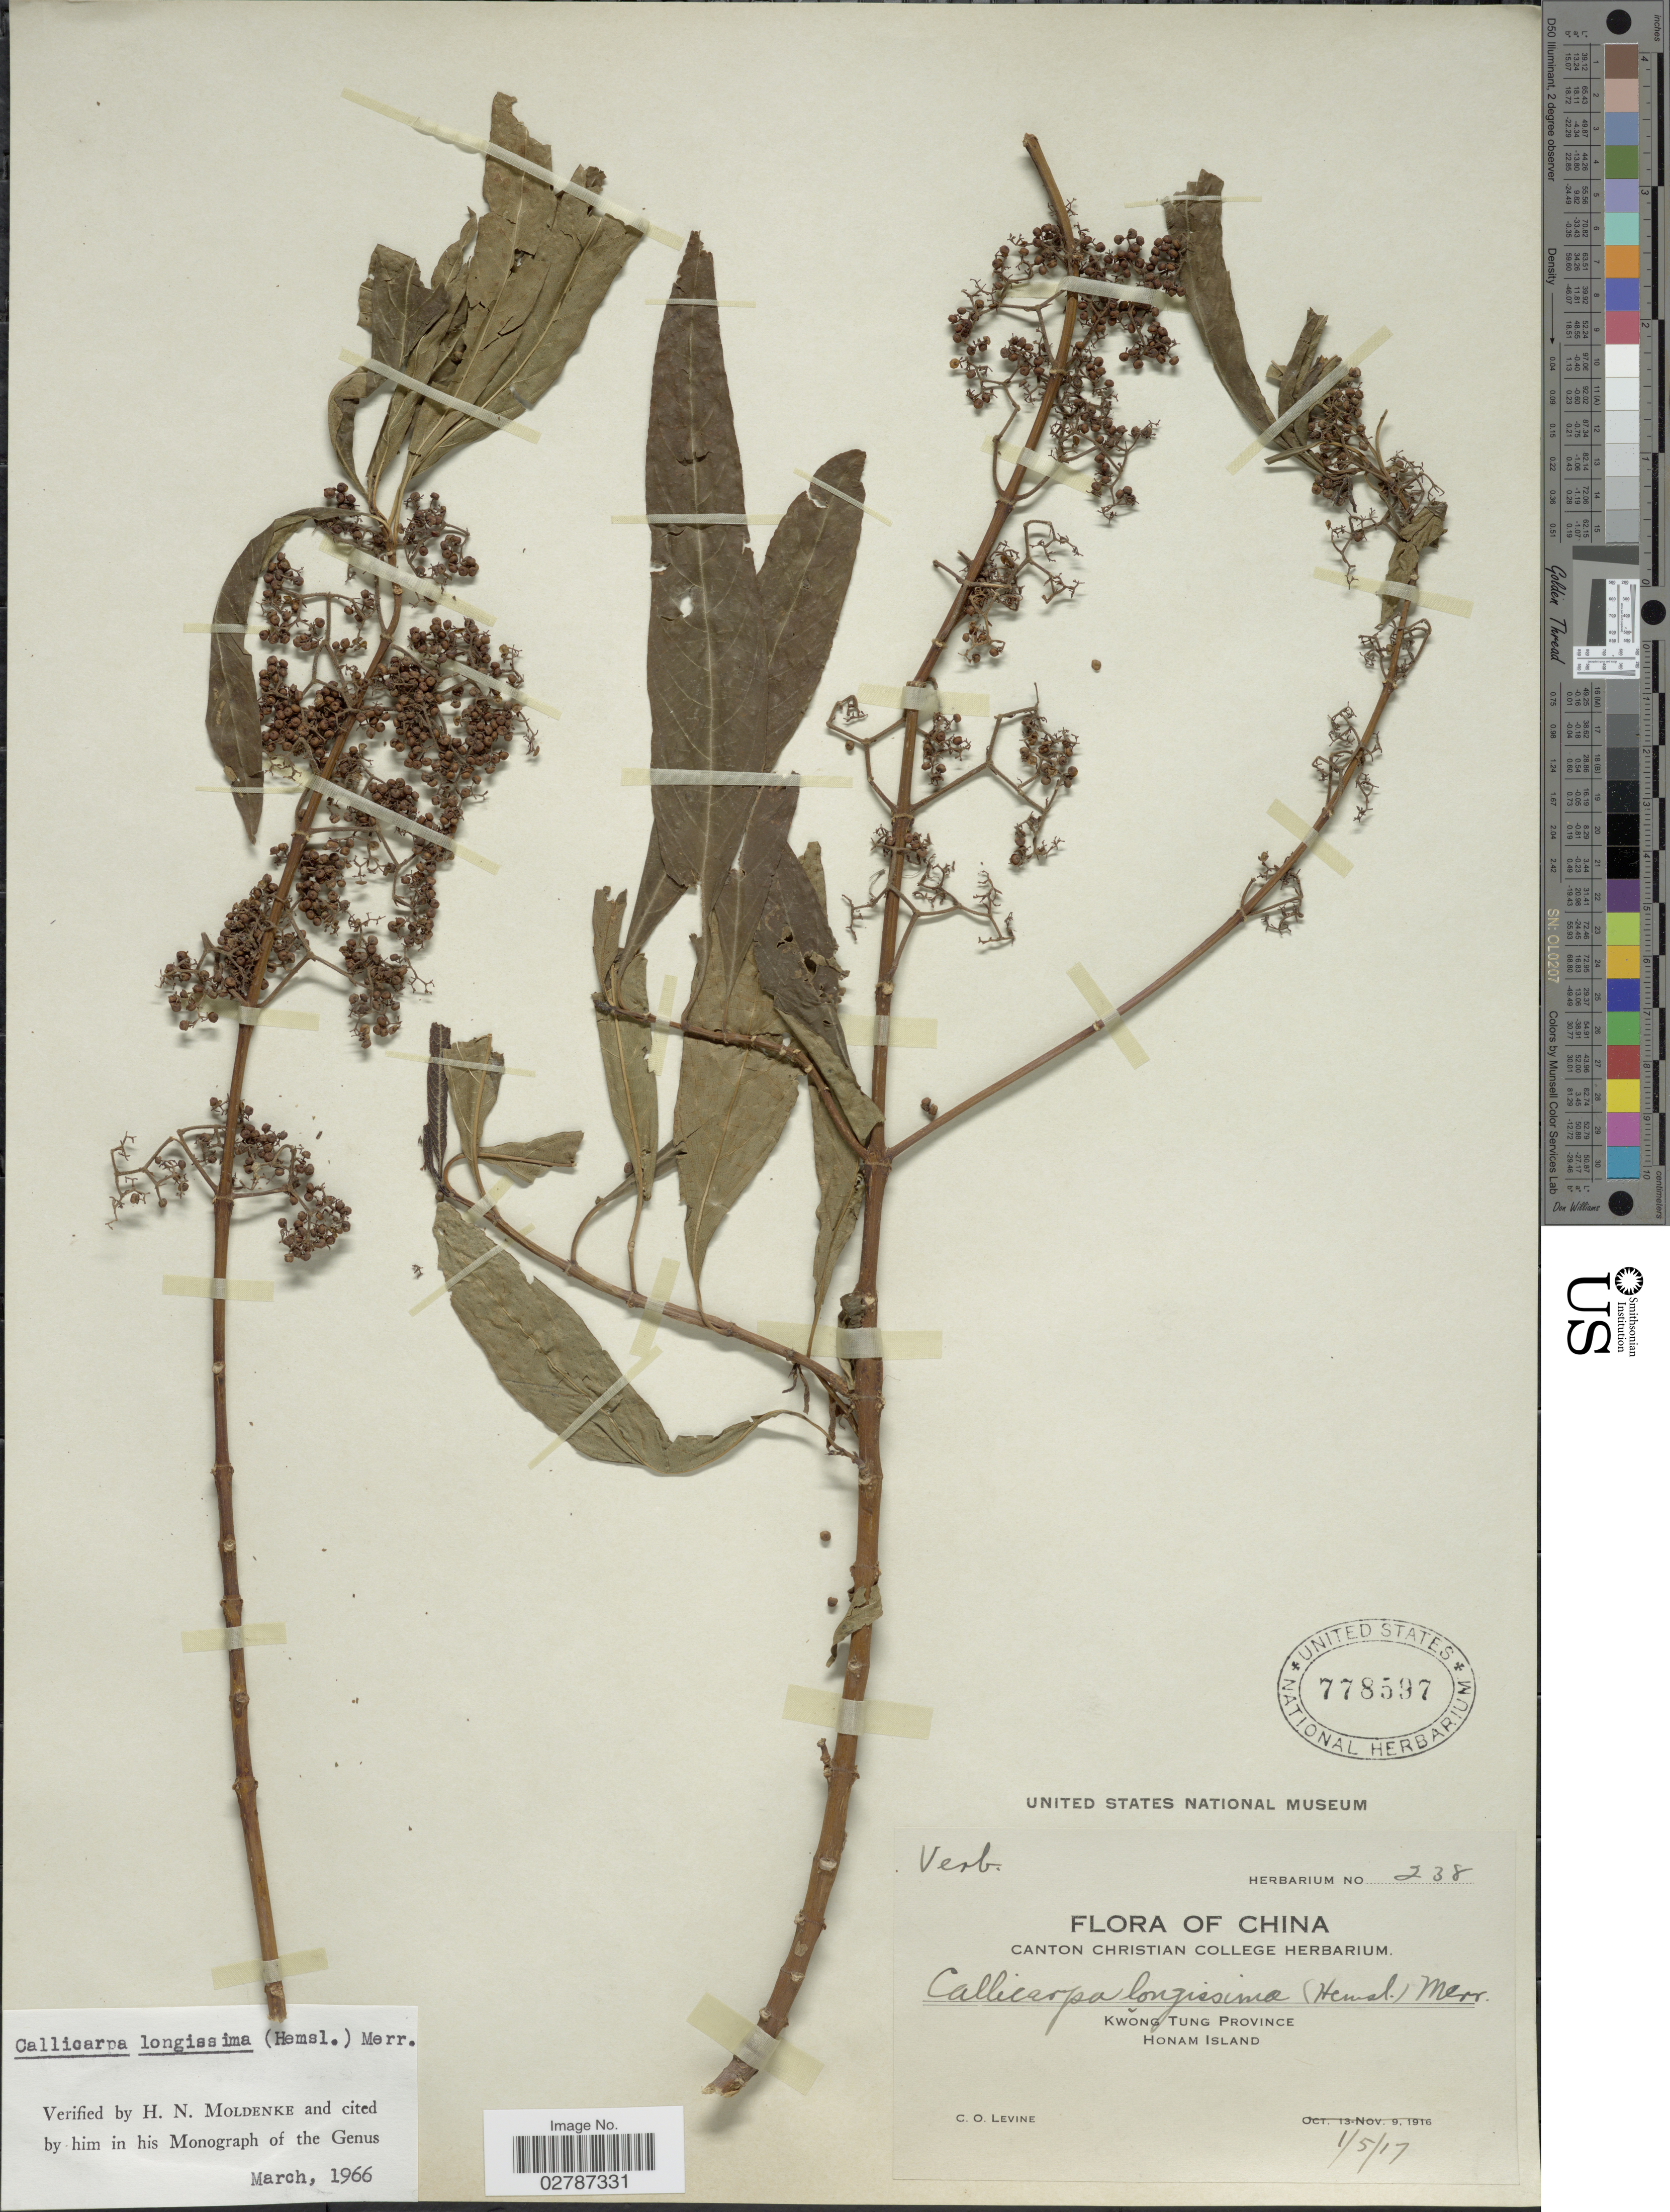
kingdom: Plantae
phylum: Tracheophyta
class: Magnoliopsida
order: Lamiales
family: Lamiaceae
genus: Callicarpa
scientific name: Callicarpa longissima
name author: (Hemsl.) Merr.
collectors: C. O. Levine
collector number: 238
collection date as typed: Transcribed d/m/y: 1/5/17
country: China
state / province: Guangdong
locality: Kwong Tung Province. Honam Island.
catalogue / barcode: US 778597